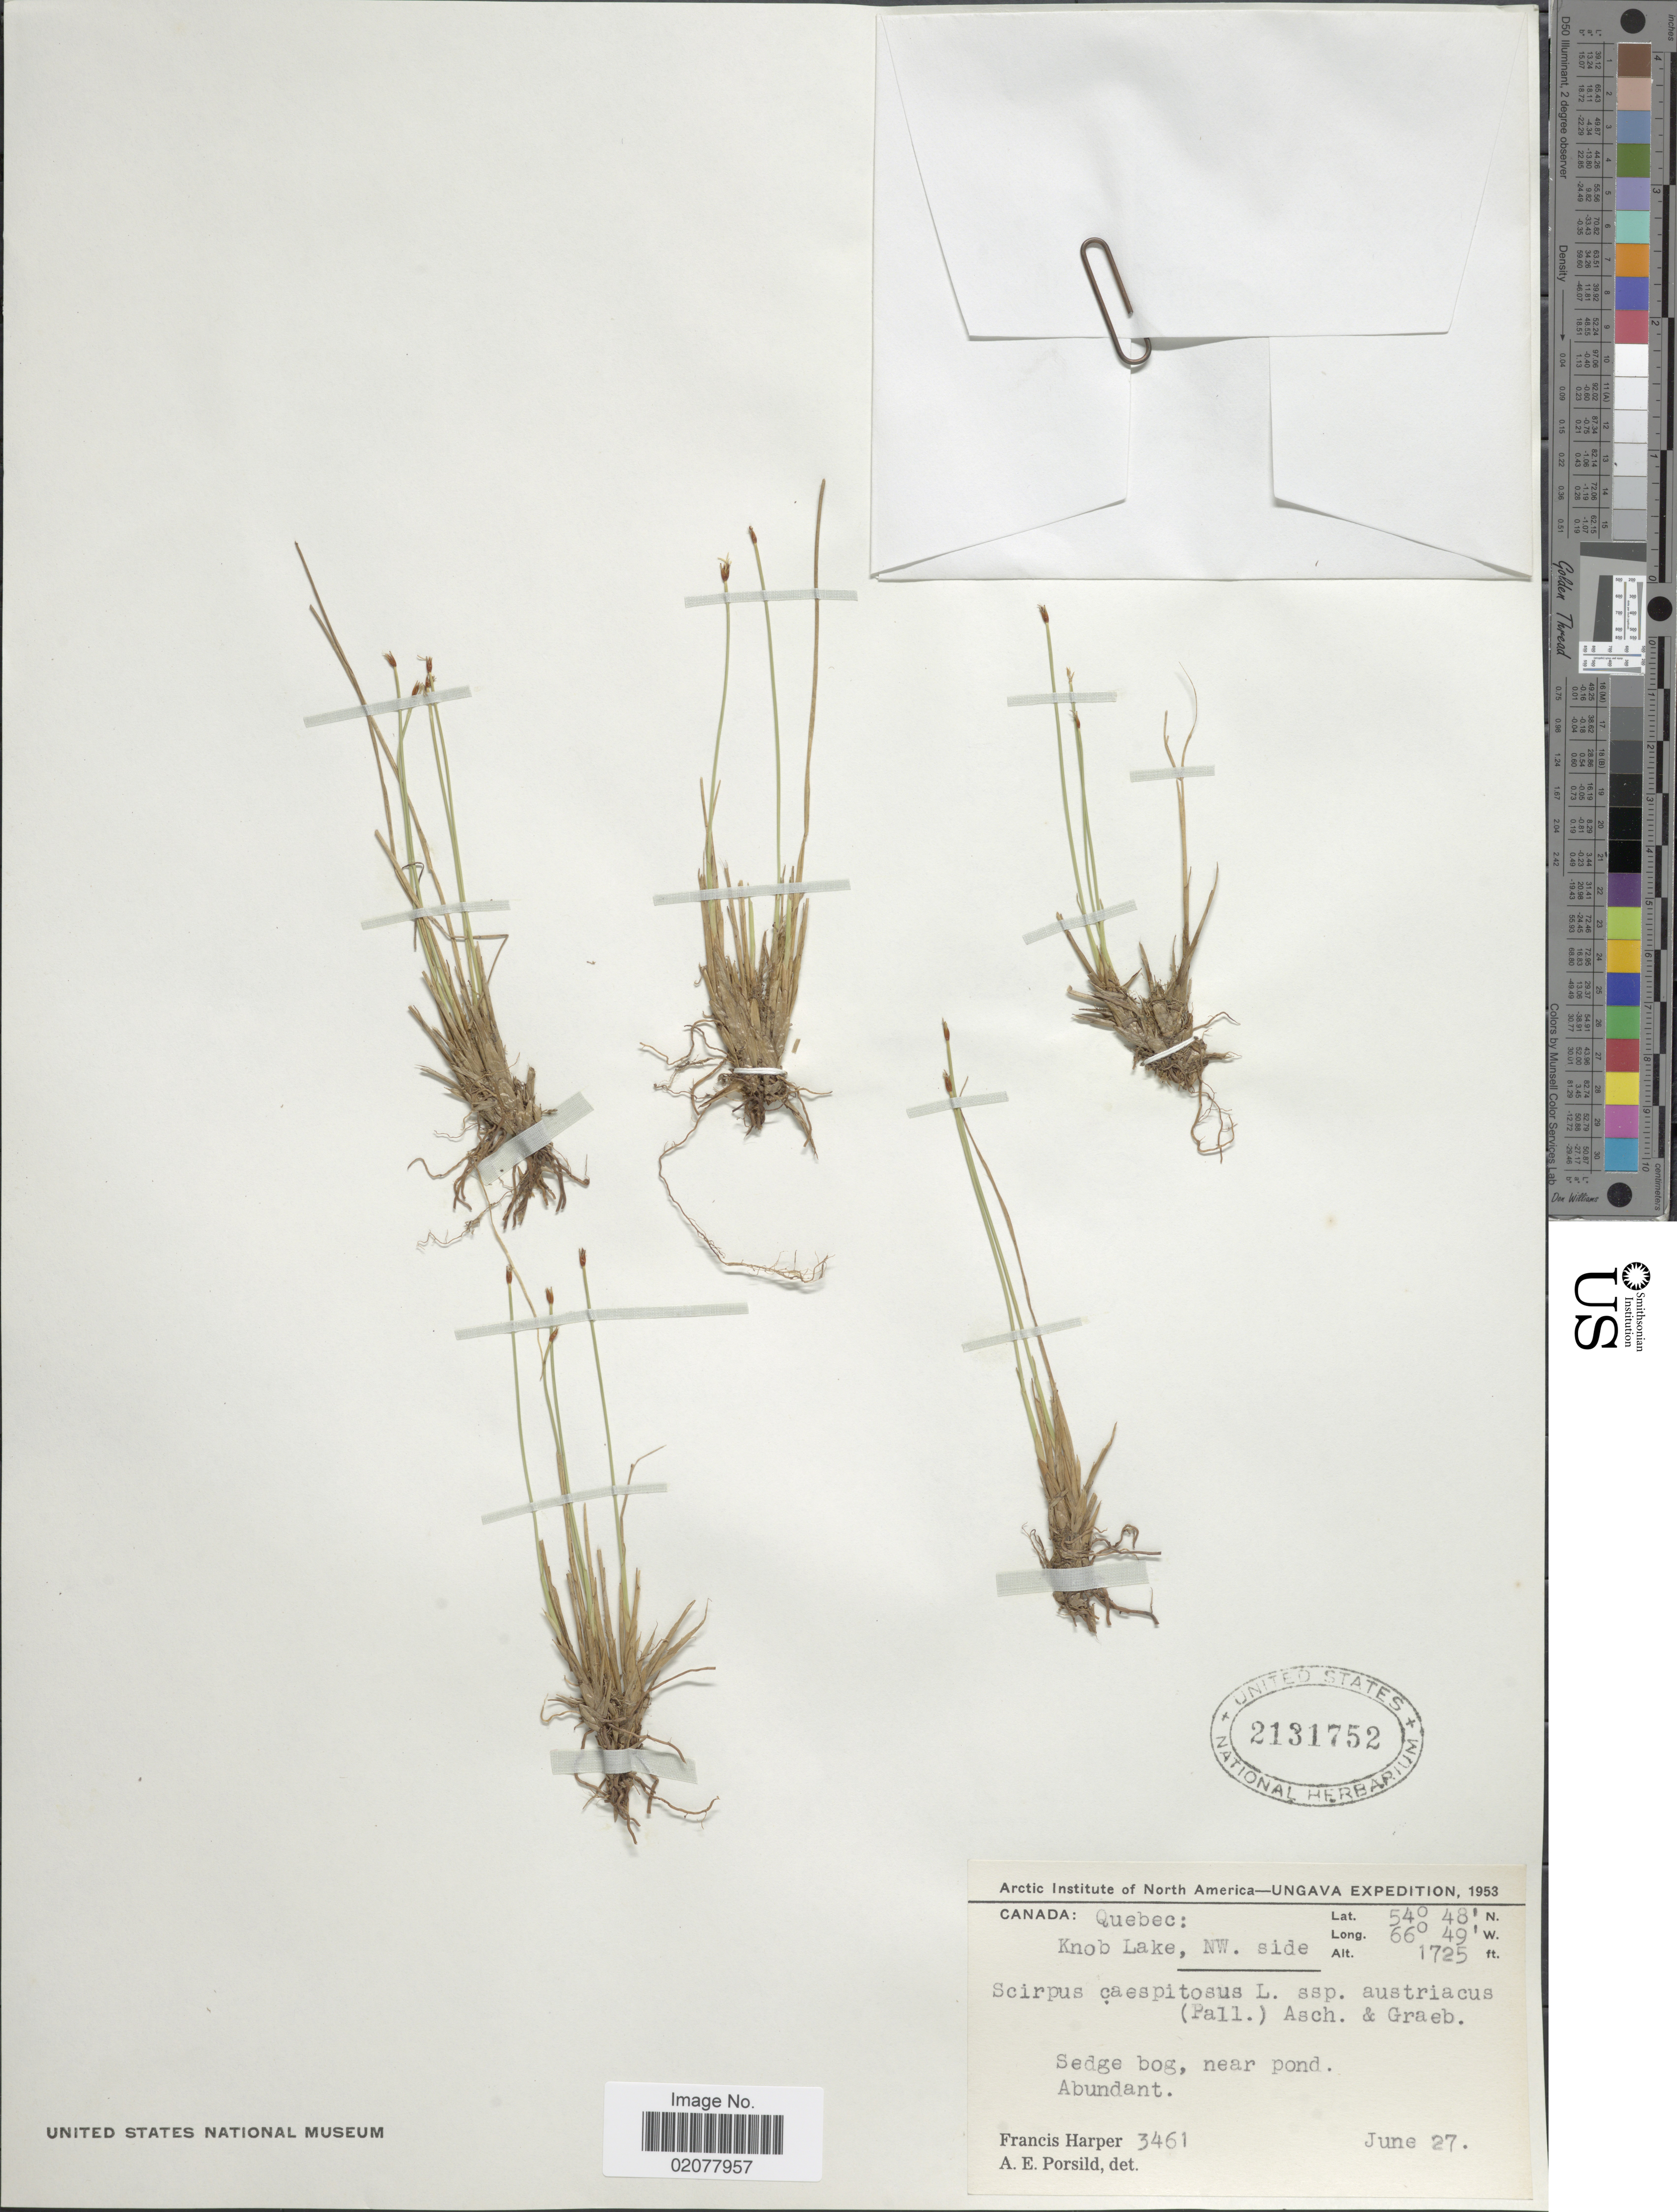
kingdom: Plantae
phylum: Tracheophyta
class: Liliopsida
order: Poales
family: Cyperaceae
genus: Trichophorum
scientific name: Trichophorum cespitosum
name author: (L.) Hartm.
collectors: F. Harper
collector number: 3461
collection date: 1953-06-27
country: Canada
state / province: Quebec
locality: Knob Lake, NW. side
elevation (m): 526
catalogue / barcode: US 2131752